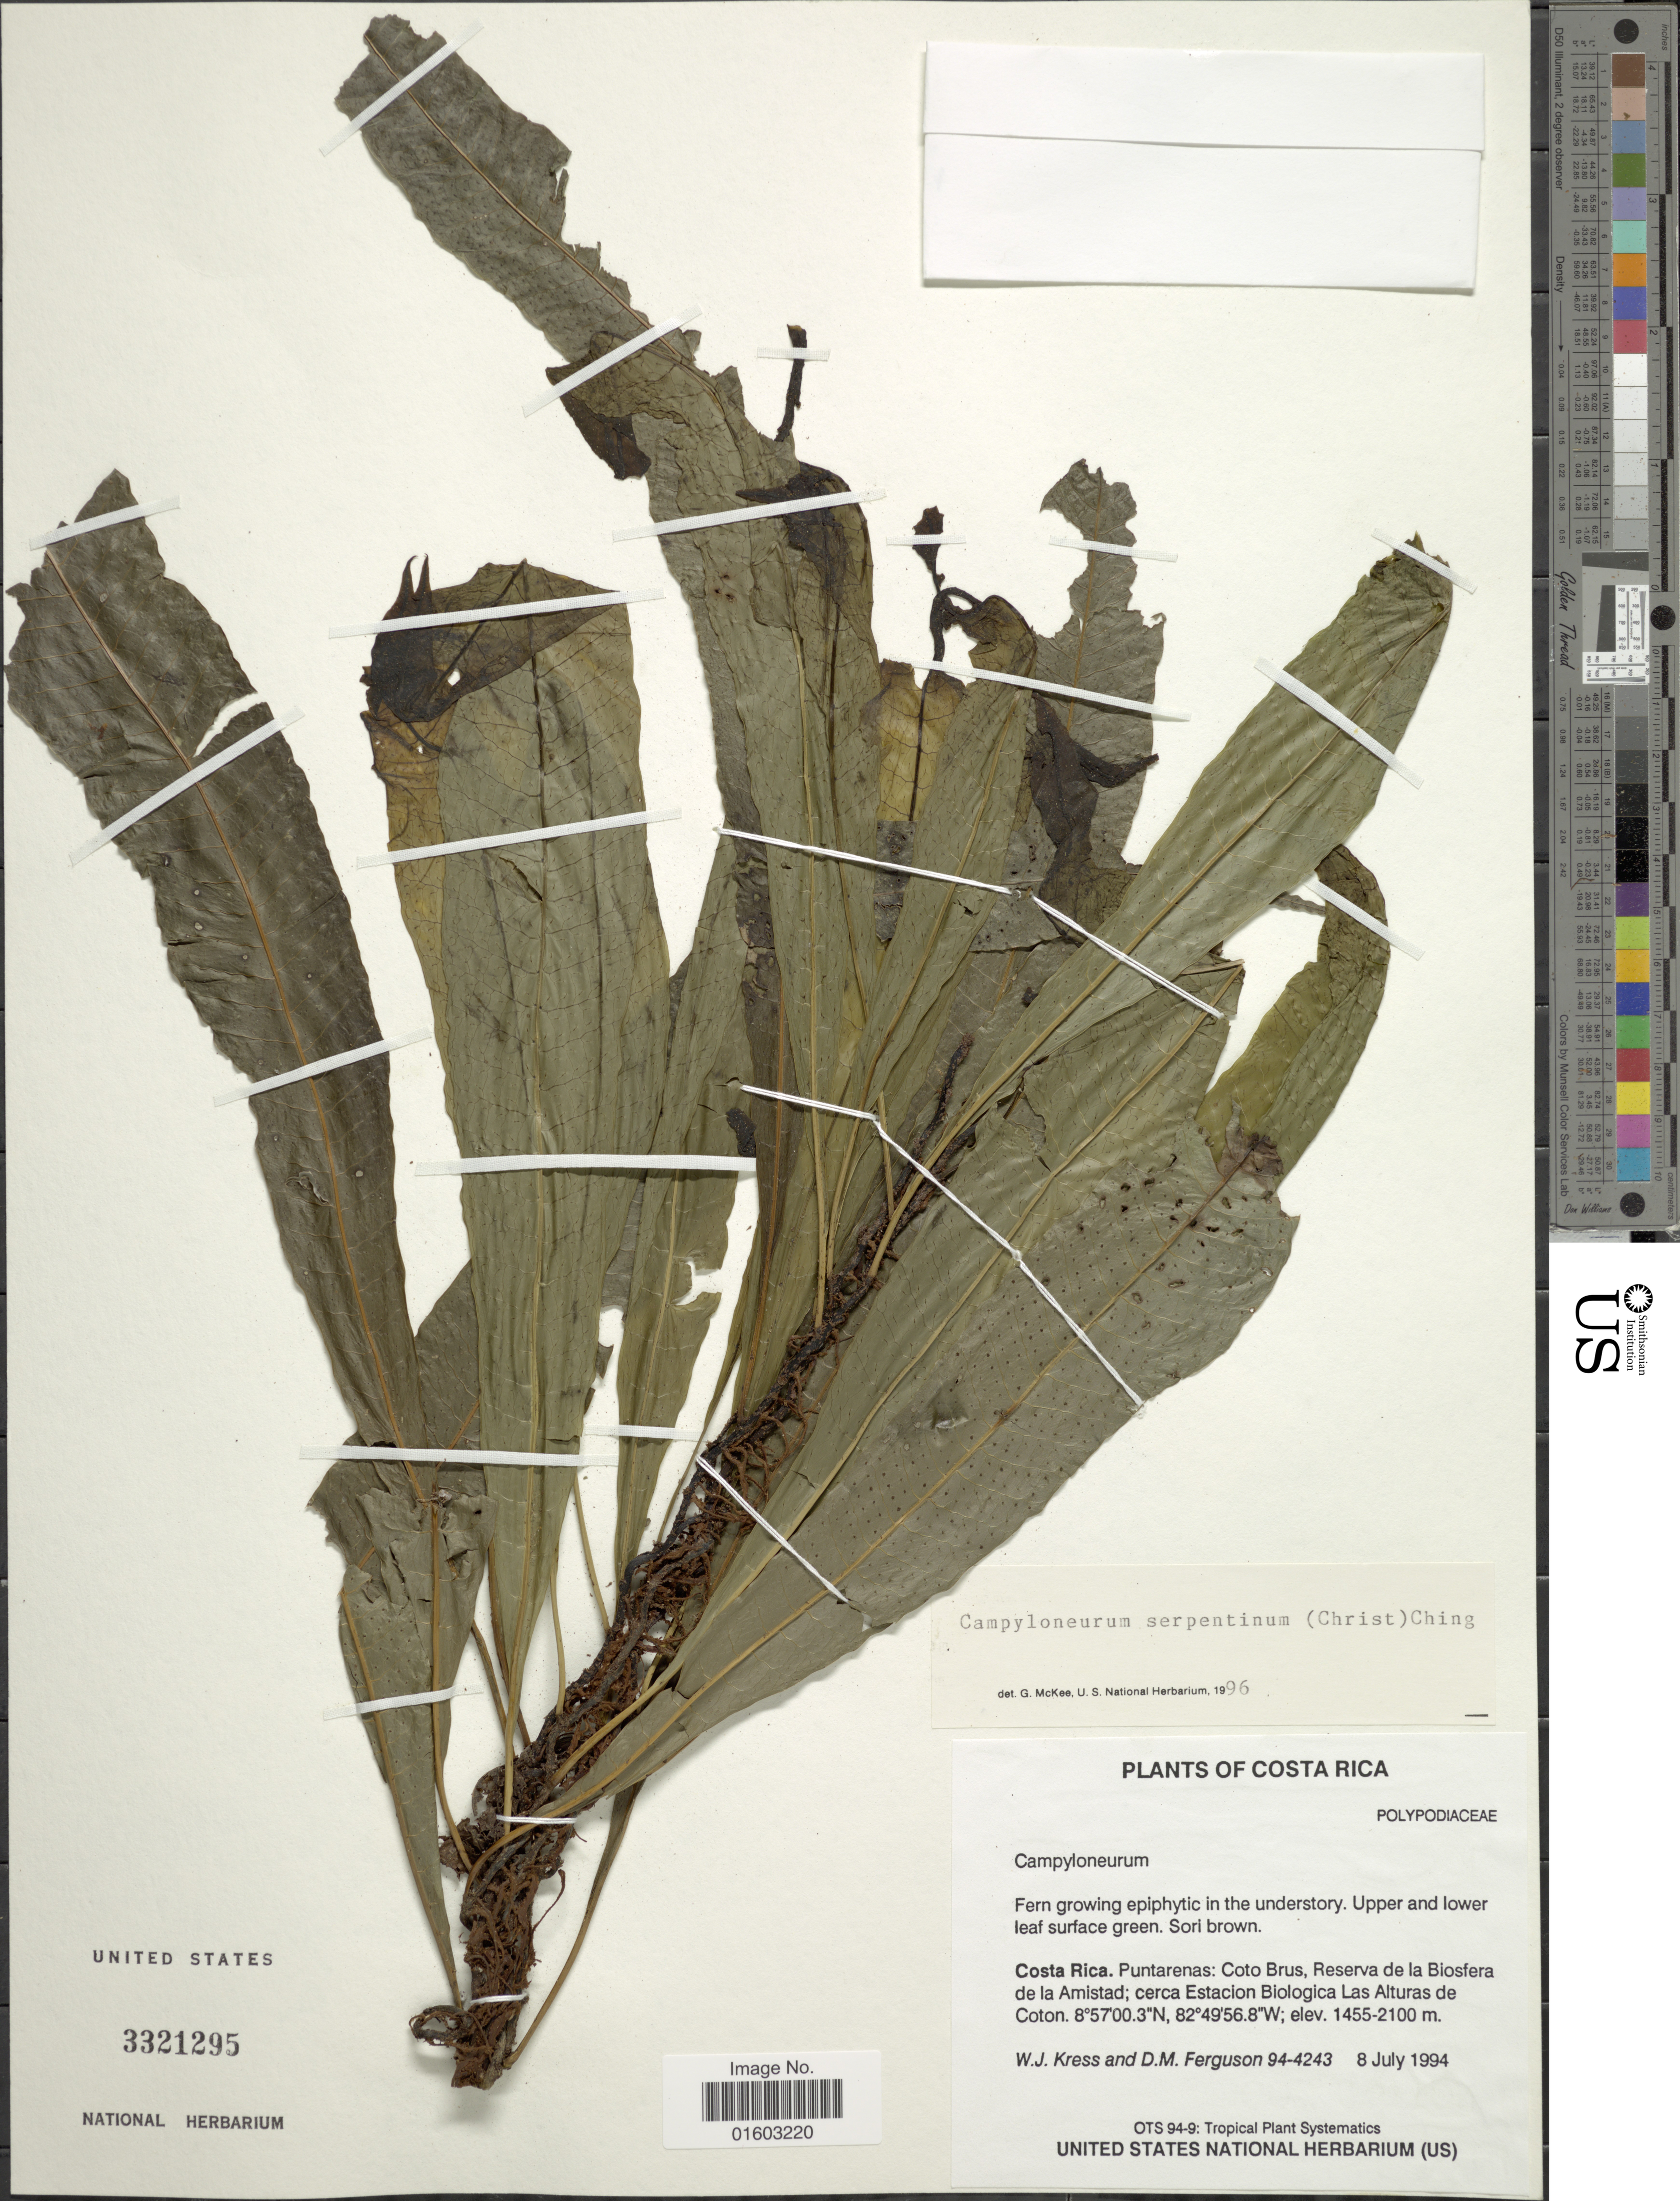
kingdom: Plantae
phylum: Tracheophyta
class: Polypodiopsida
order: Polypodiales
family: Polypodiaceae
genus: Campyloneurum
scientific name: Campyloneurum serpentinum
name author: (Christ) Ching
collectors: W. J. Kress & D. M. Ferguson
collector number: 94-4243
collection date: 1994-07-08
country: Costa Rica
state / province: Puntarenas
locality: Coto Brus, Reserva de la Biosfera de la Amistad; cerca Estacion Biologica Las Alturas de Coton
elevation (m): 1455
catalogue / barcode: US 3321295